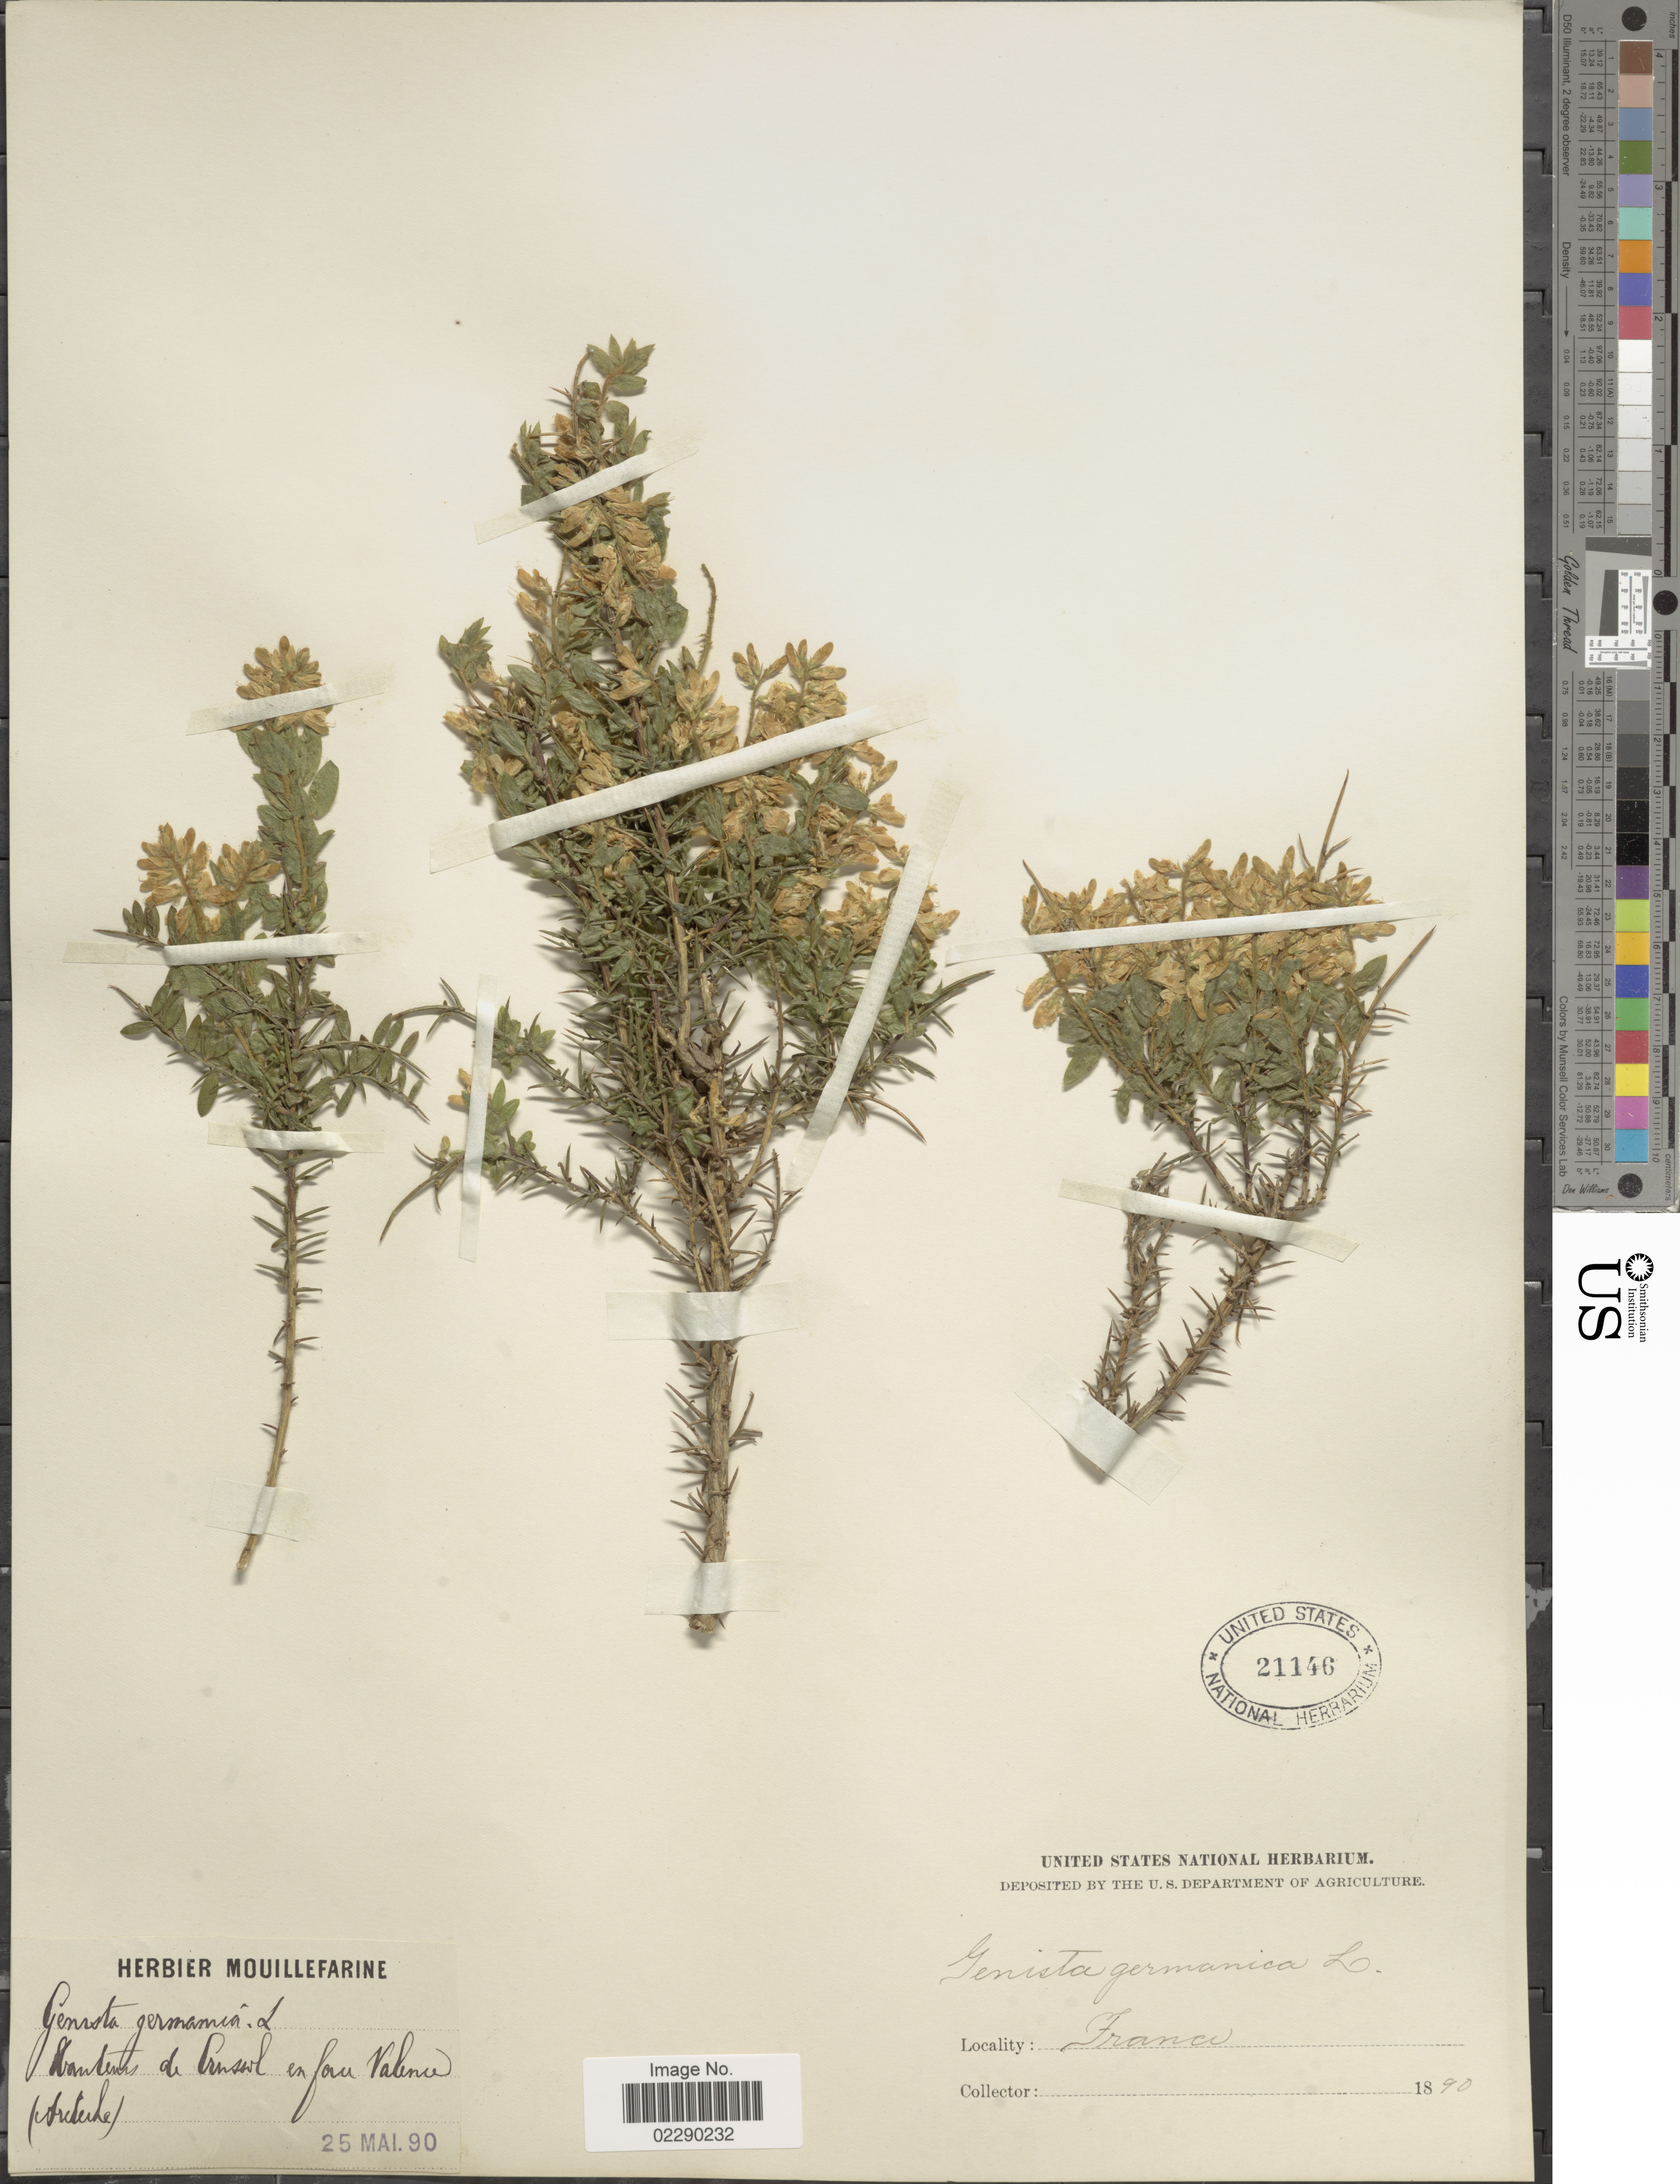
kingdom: Plantae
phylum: Tracheophyta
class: Magnoliopsida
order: Fabales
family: Fabaceae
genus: Genista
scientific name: Genista germanica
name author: L.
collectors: ex herb. Mouillefarine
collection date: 1890-05-25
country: France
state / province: Auvergne-Rhône-Alpes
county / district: Ardèche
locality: Hauteurs de Crussol en face Valence (Ardèche)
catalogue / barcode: US 21146